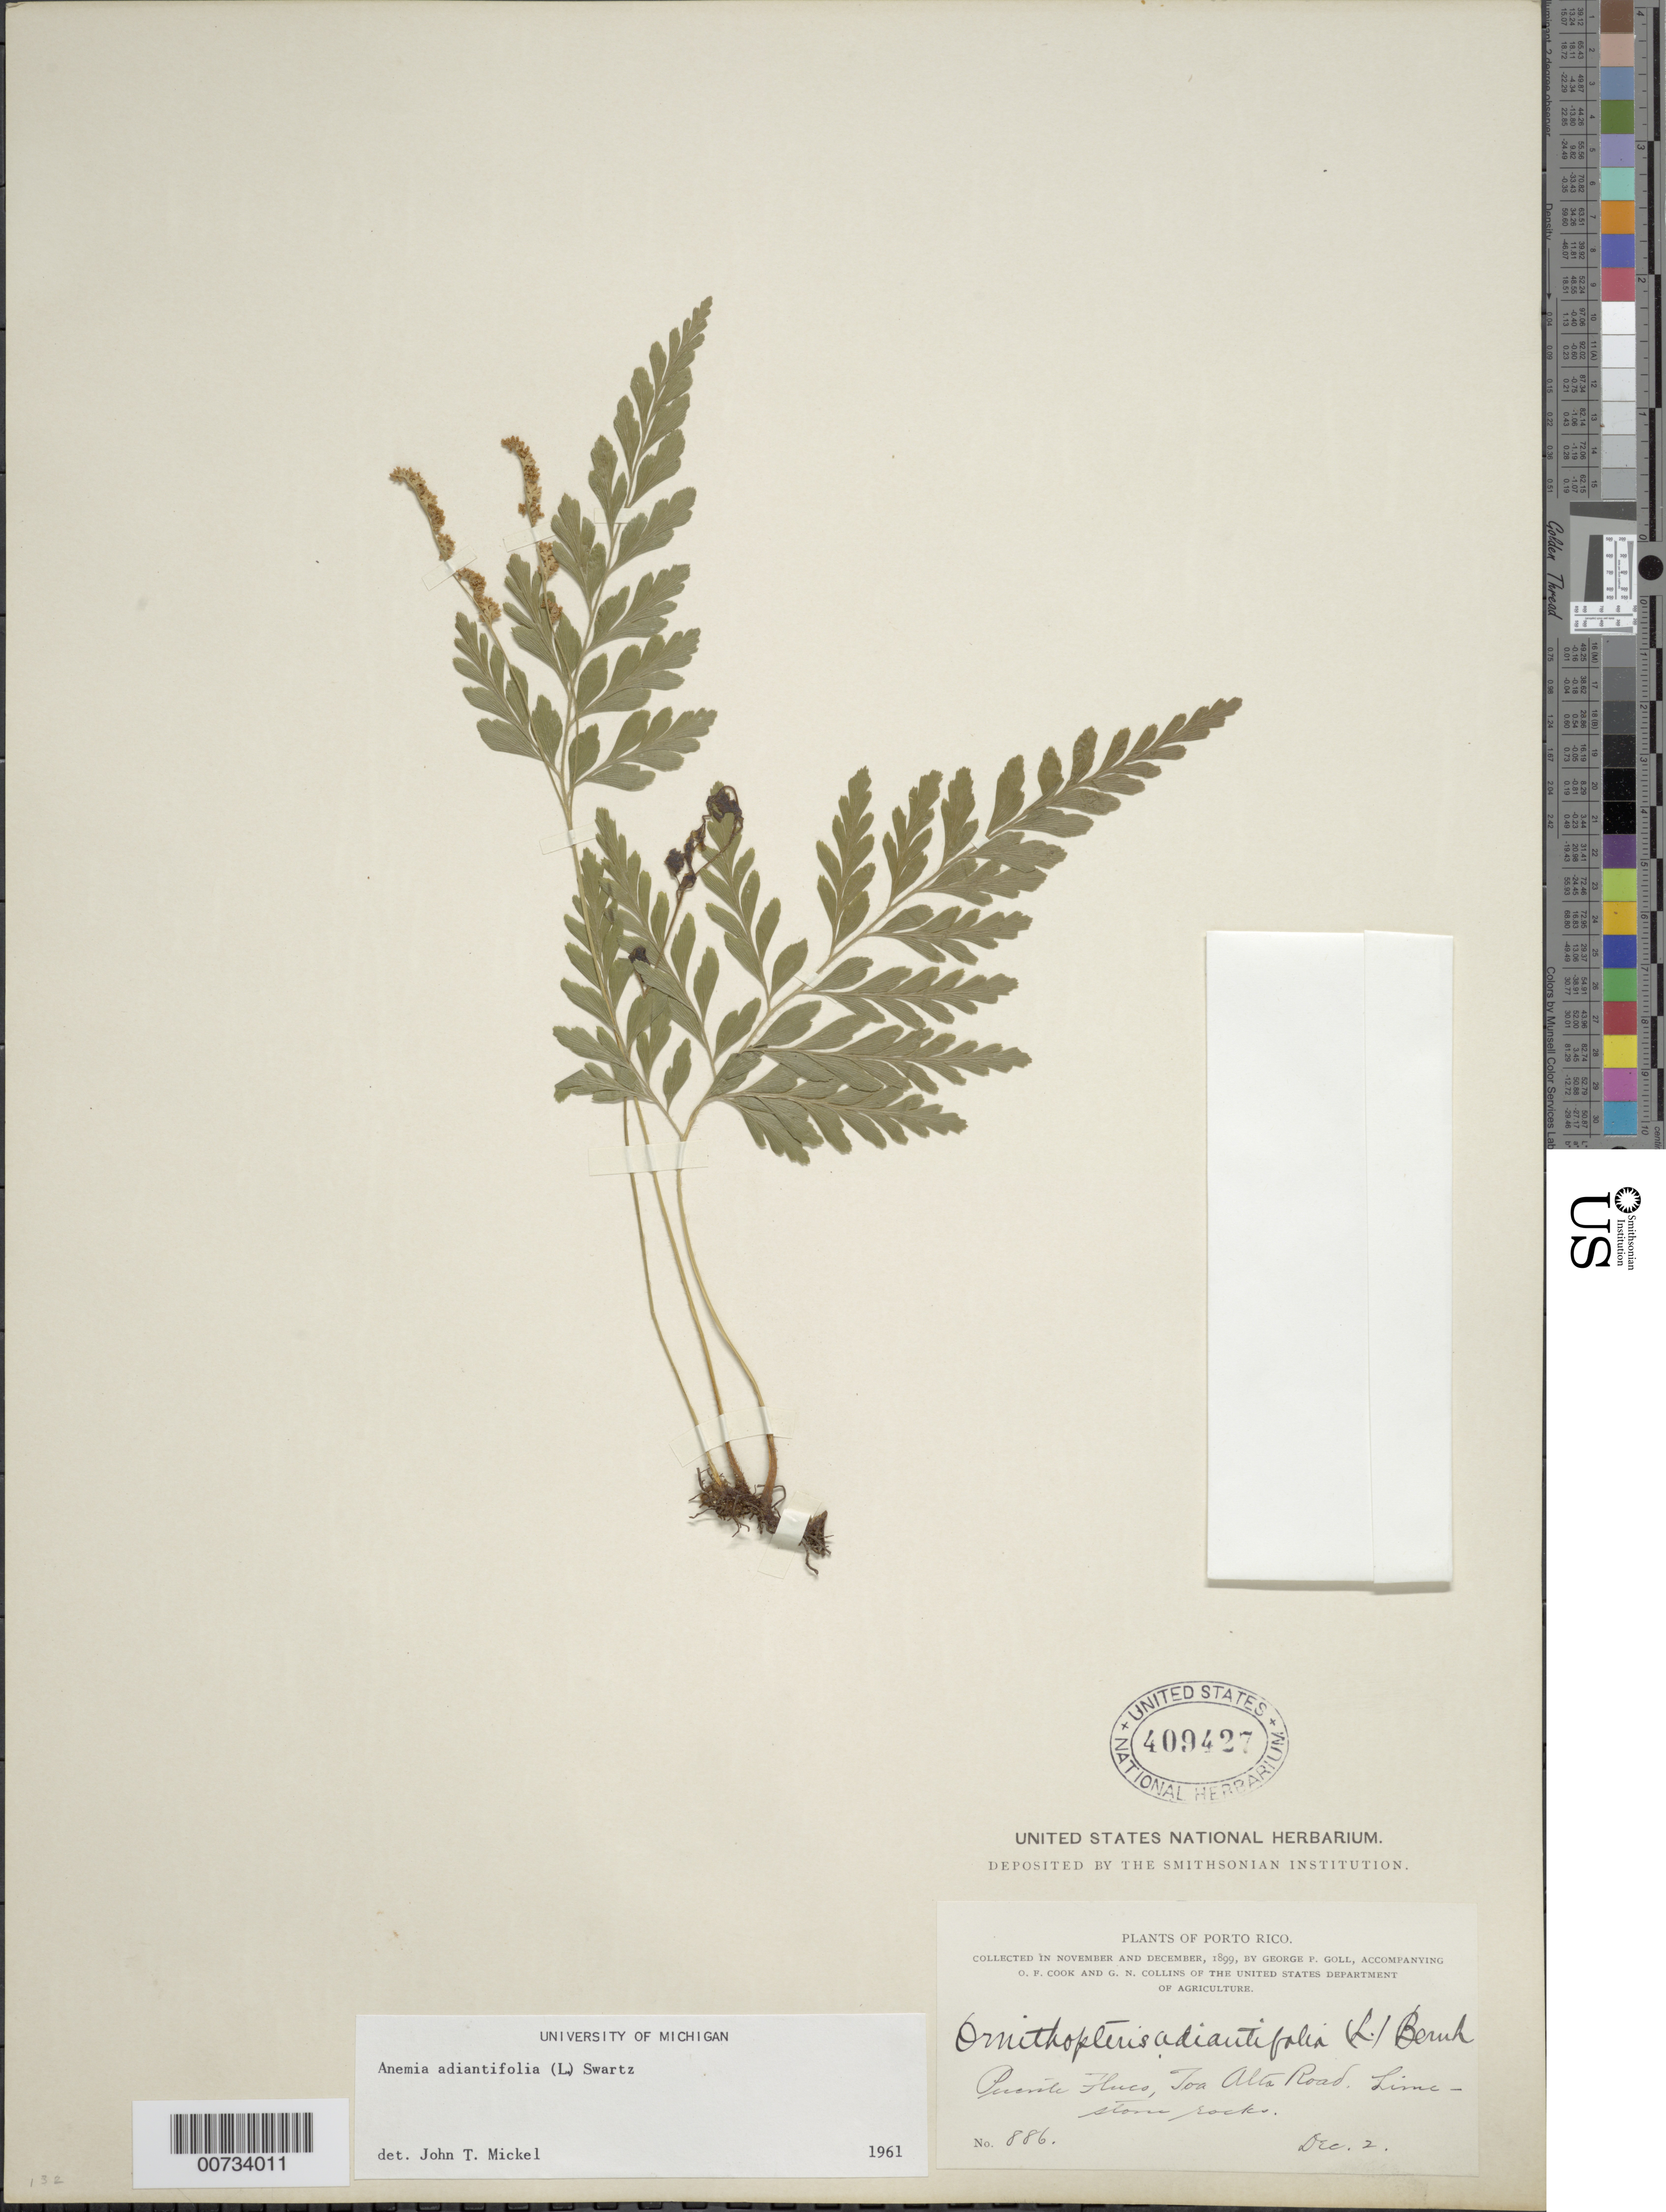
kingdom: Plantae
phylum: Tracheophyta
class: Polypodiopsida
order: Schizaeales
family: Anemiaceae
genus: Anemia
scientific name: Anemia adiantifolia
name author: (L.) Sw.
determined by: Mickel, J. T., (NY), New York Botanical Garden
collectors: G. Goll, O. F. Cook & G. N. Collins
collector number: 886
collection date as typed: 02 Dec 1899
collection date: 1899-12-02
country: Puerto Rico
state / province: Toa Alta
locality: Puente Fluco, Toa Alta Road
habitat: Limestone rocks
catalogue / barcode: US 409427